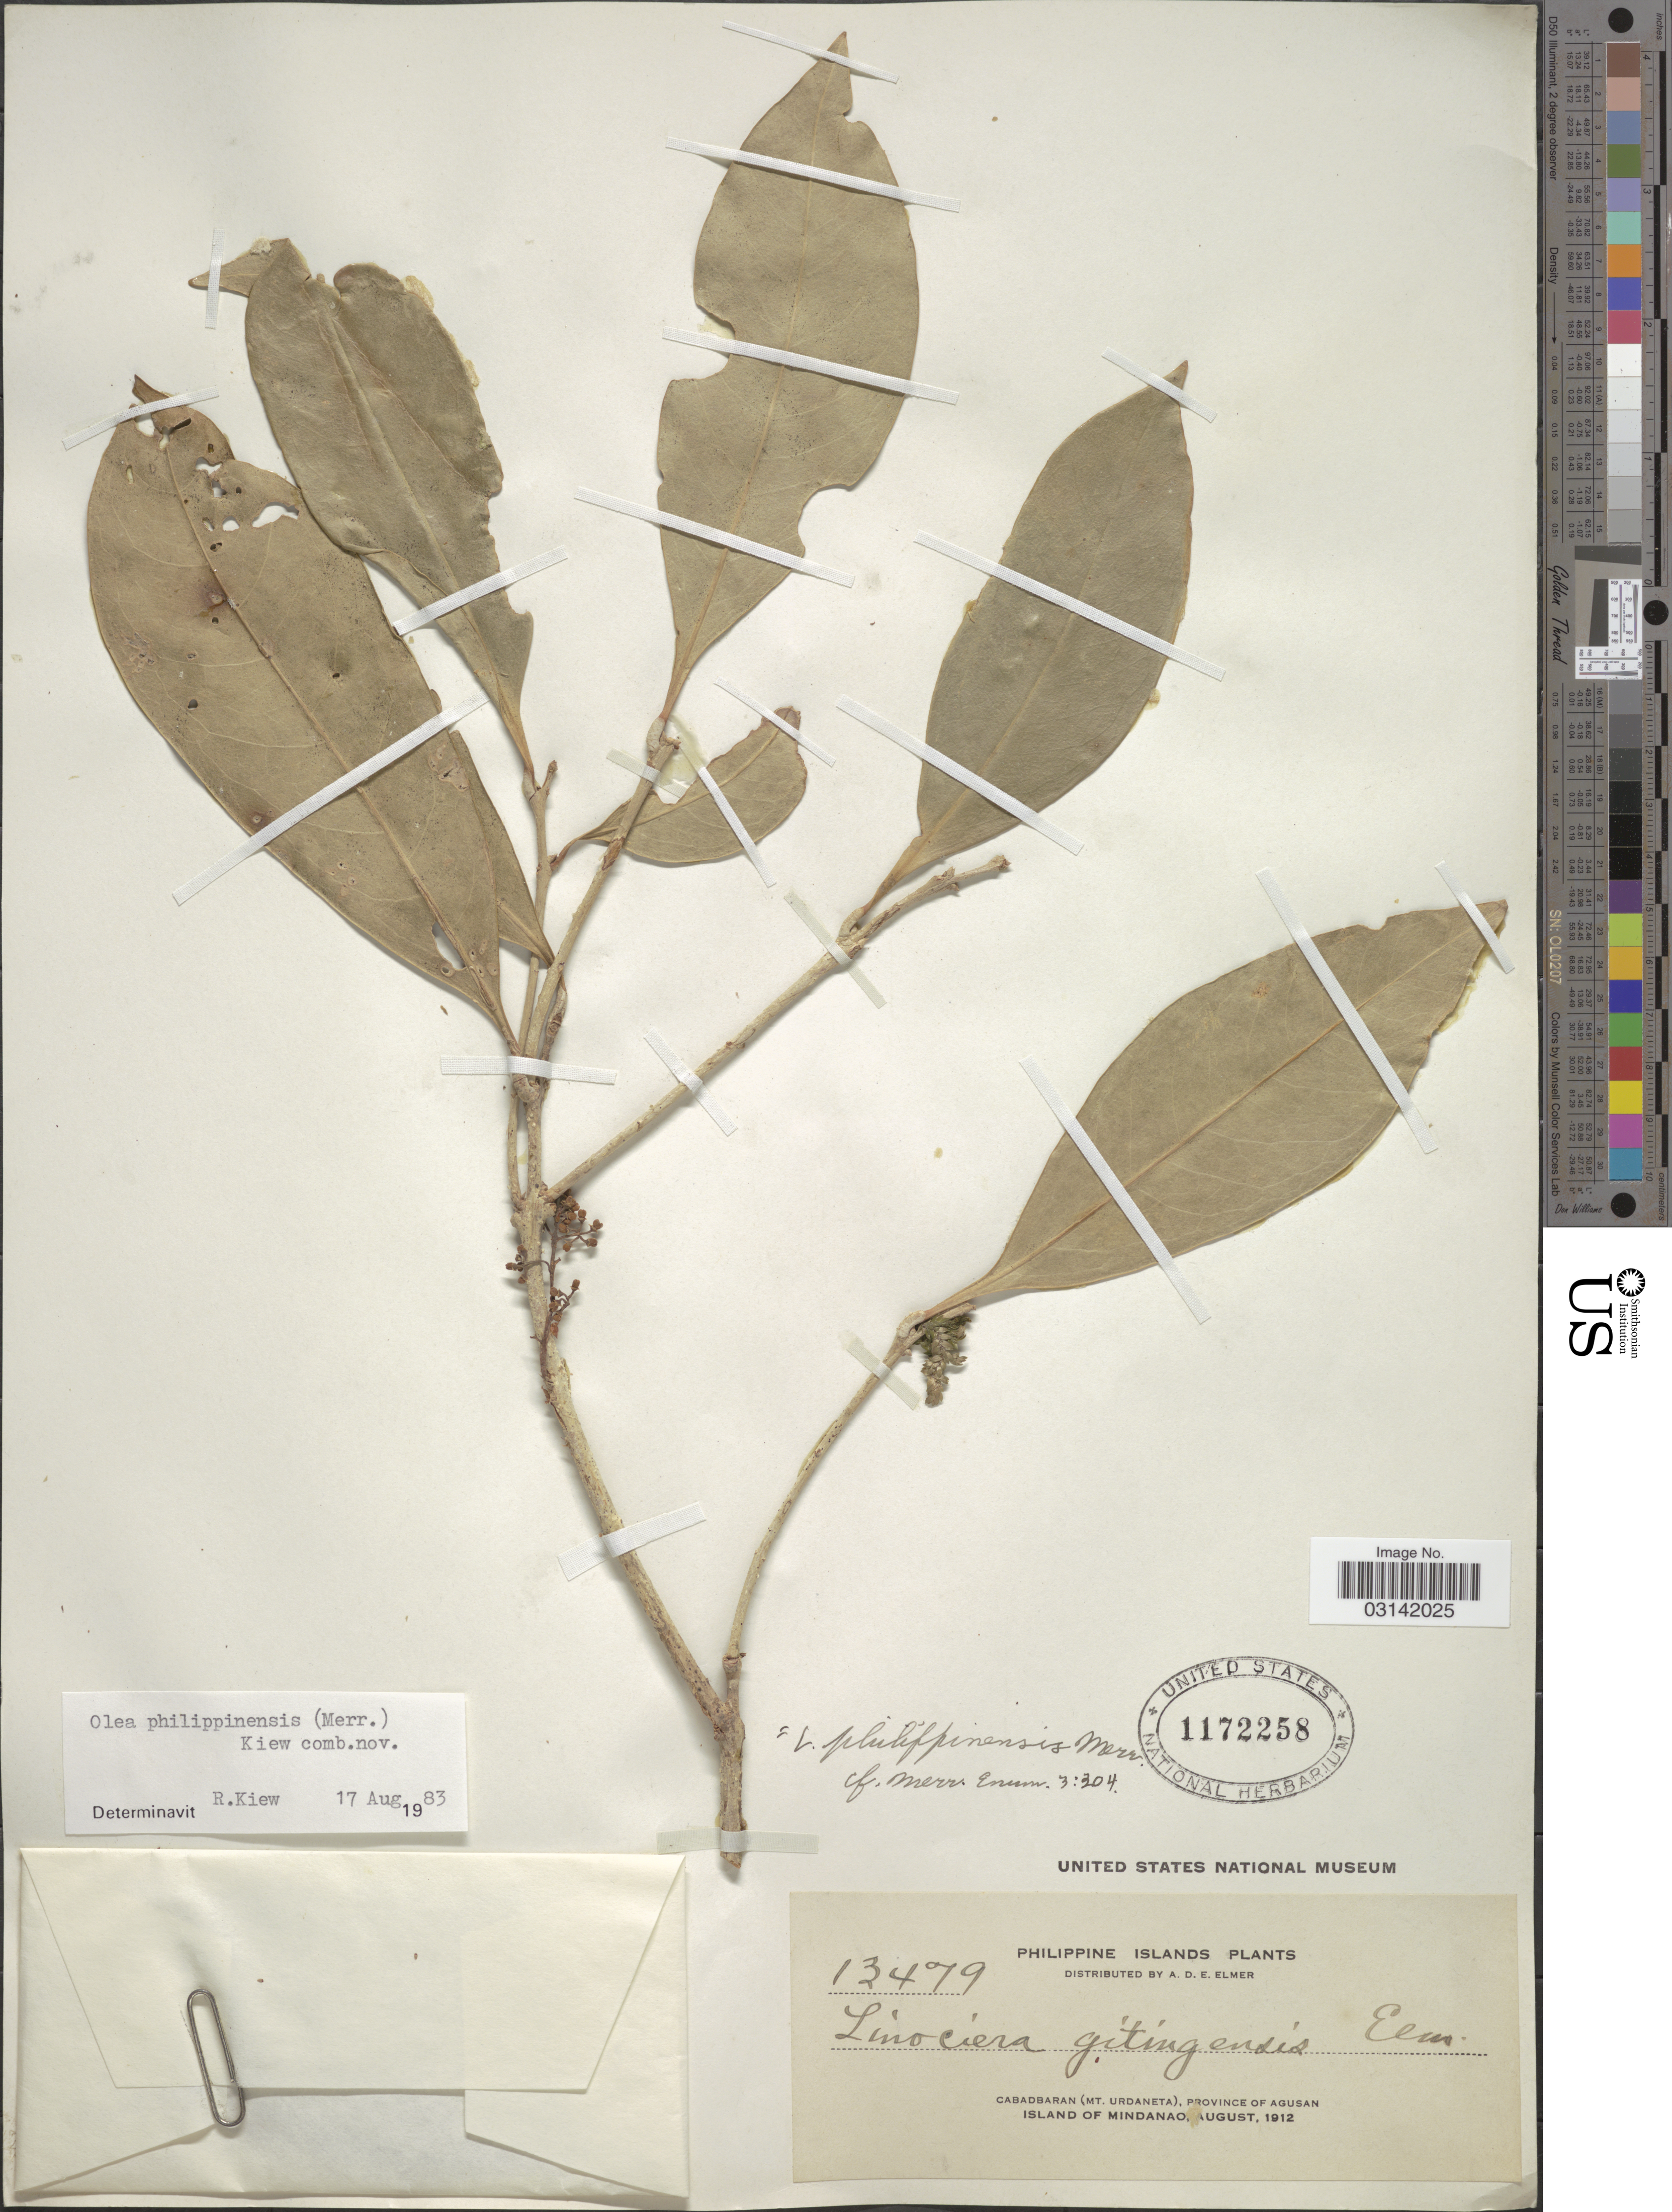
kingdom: Plantae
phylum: Tracheophyta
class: Magnoliopsida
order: Lamiales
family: Oleaceae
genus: Tetrapilus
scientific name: Tetrapilus borneensis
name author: (Boerl.) de Juana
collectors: A. D. E. Elmer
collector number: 13479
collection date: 1912-08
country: Philippines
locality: Philippine Islands, Cabadbaran (Mt. Urdaneta), Province of Agusan, Island of Mindanao.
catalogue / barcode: US 1172258